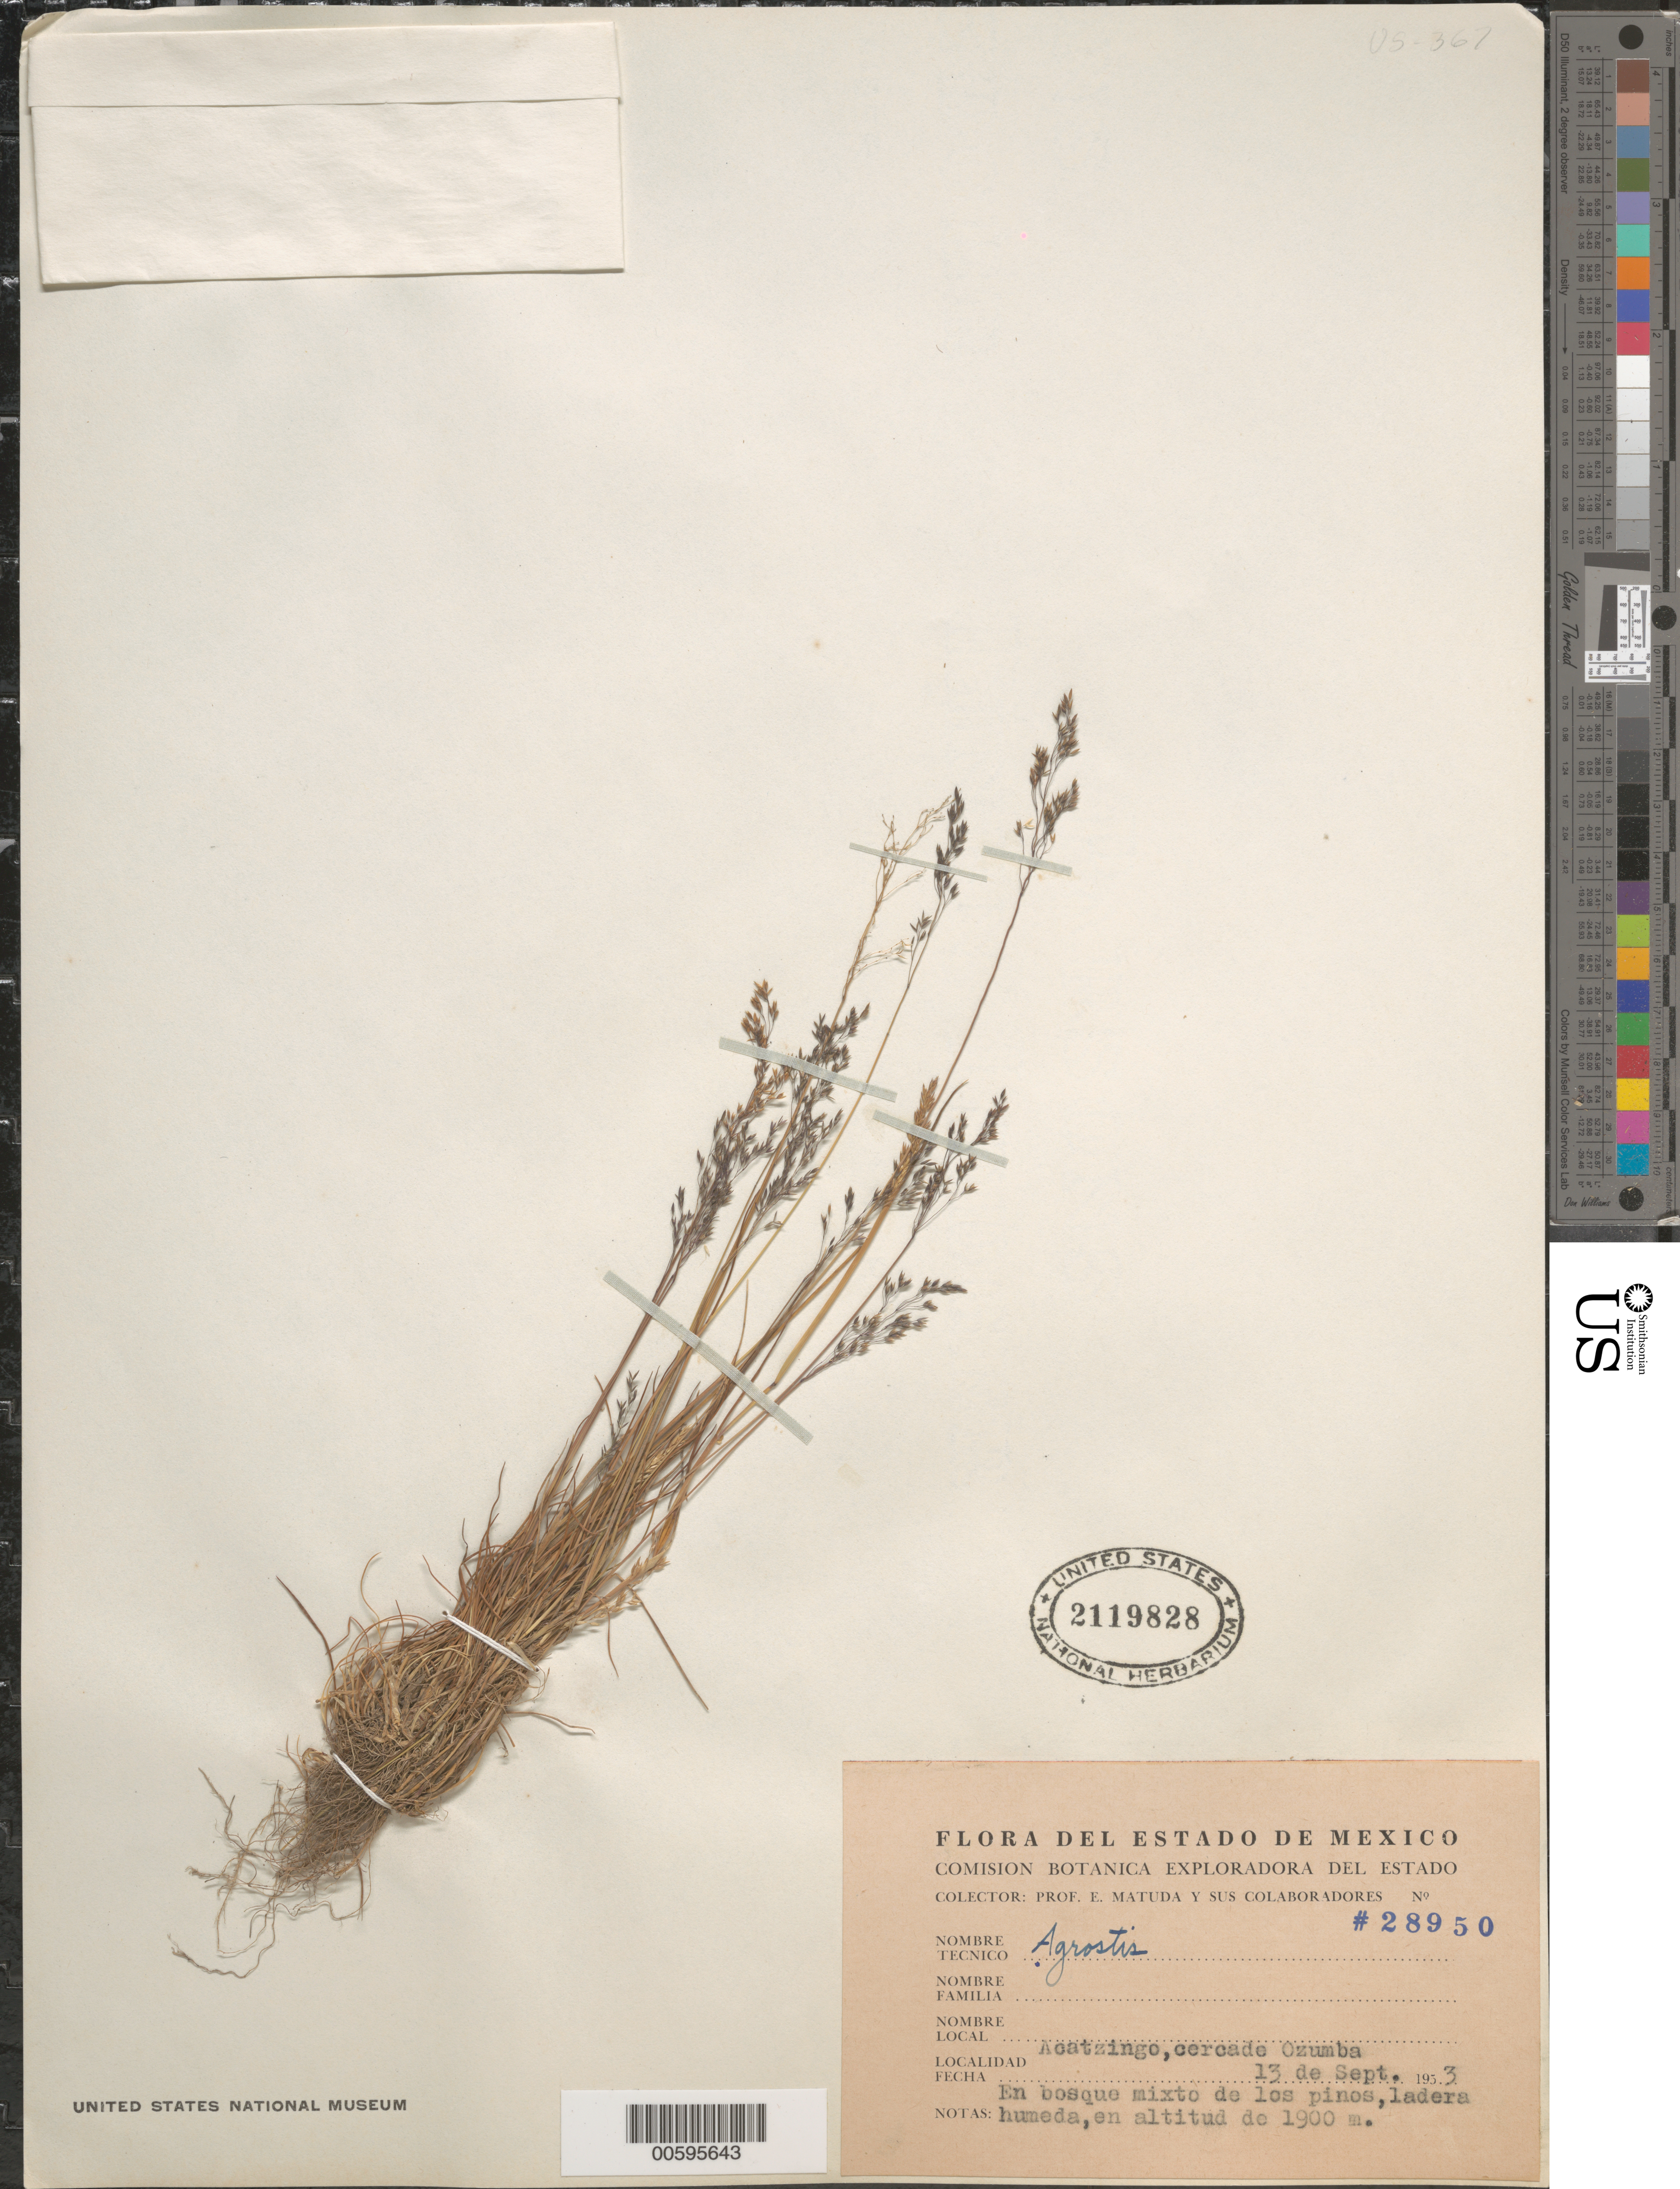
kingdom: Plantae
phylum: Tracheophyta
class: Liliopsida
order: Poales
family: Poaceae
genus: Agrostis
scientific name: Agrostis sp.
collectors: E. Matuda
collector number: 28950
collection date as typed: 13 Sep 1953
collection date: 1953-09-13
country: Mexico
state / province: México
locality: Acatzingo, cerca de Ozumba.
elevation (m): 1900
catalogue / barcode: US 2119828